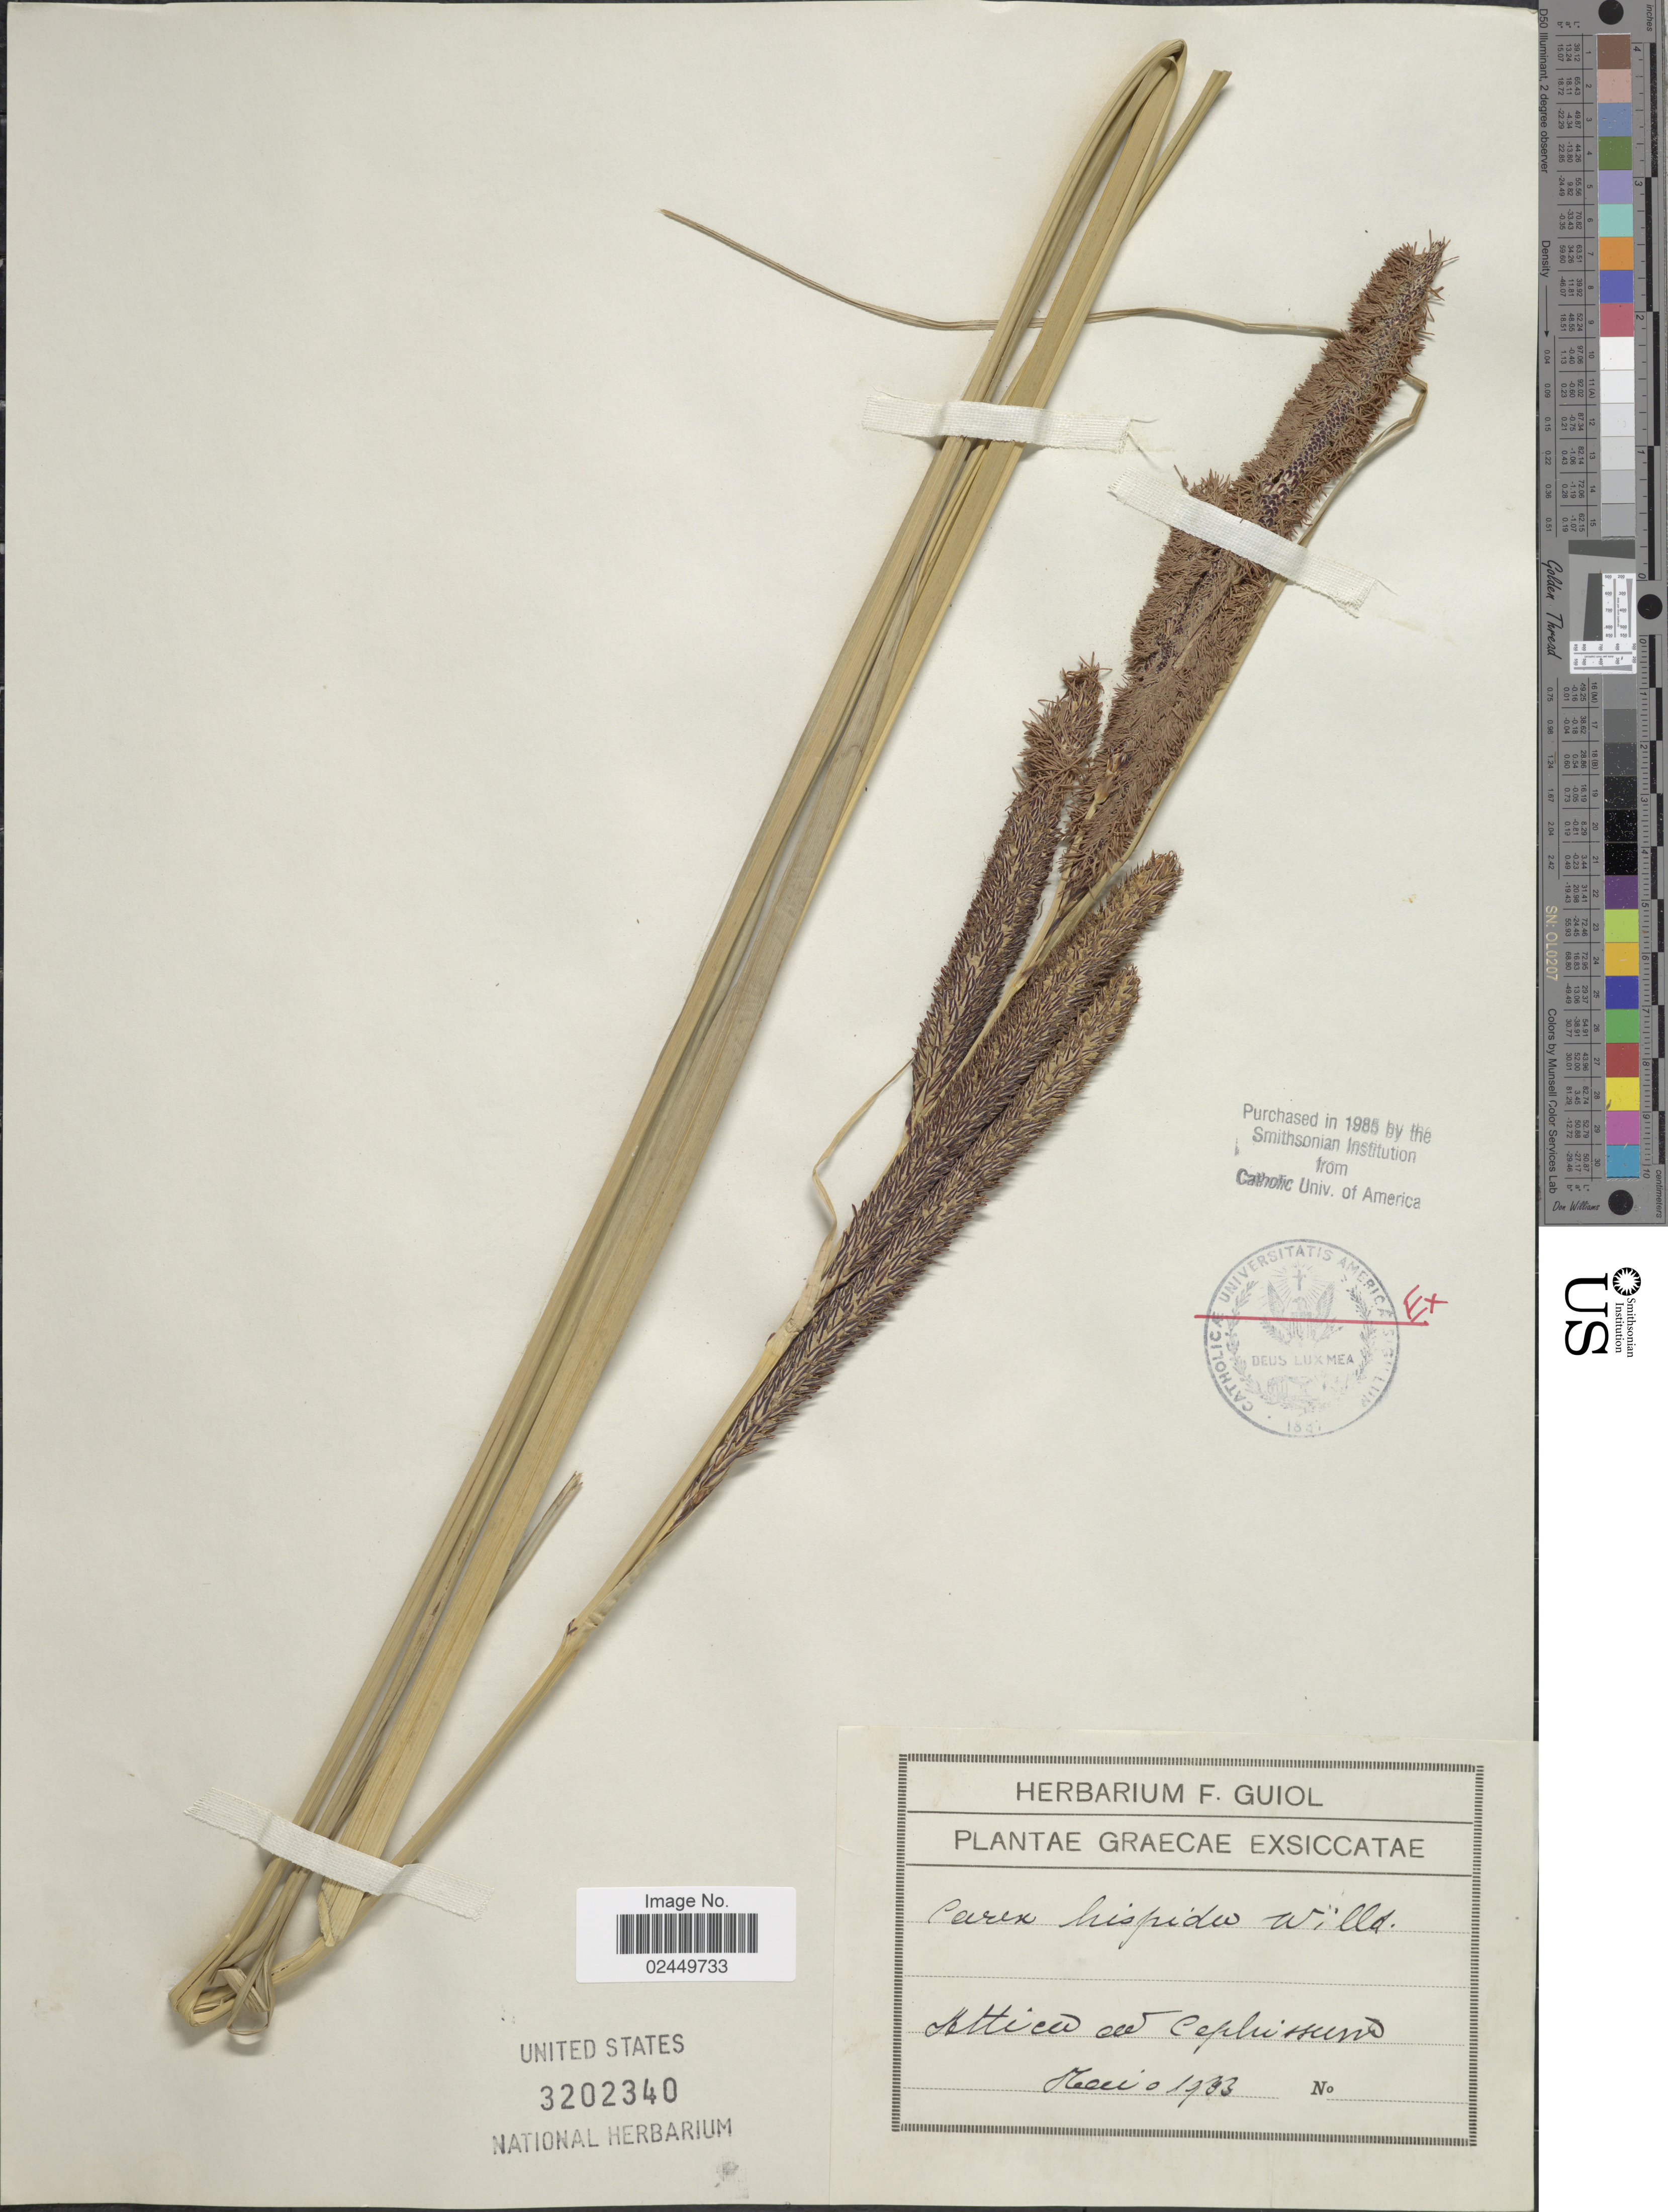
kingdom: Plantae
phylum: Tracheophyta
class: Liliopsida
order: Poales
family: Cyperaceae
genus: Carex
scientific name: Carex hispida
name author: Willd. ex Schkuhr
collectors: Ex herb. F. Guiol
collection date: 1933-05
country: Greece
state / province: Attica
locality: Graecae. Cephissum.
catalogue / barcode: US 3202340